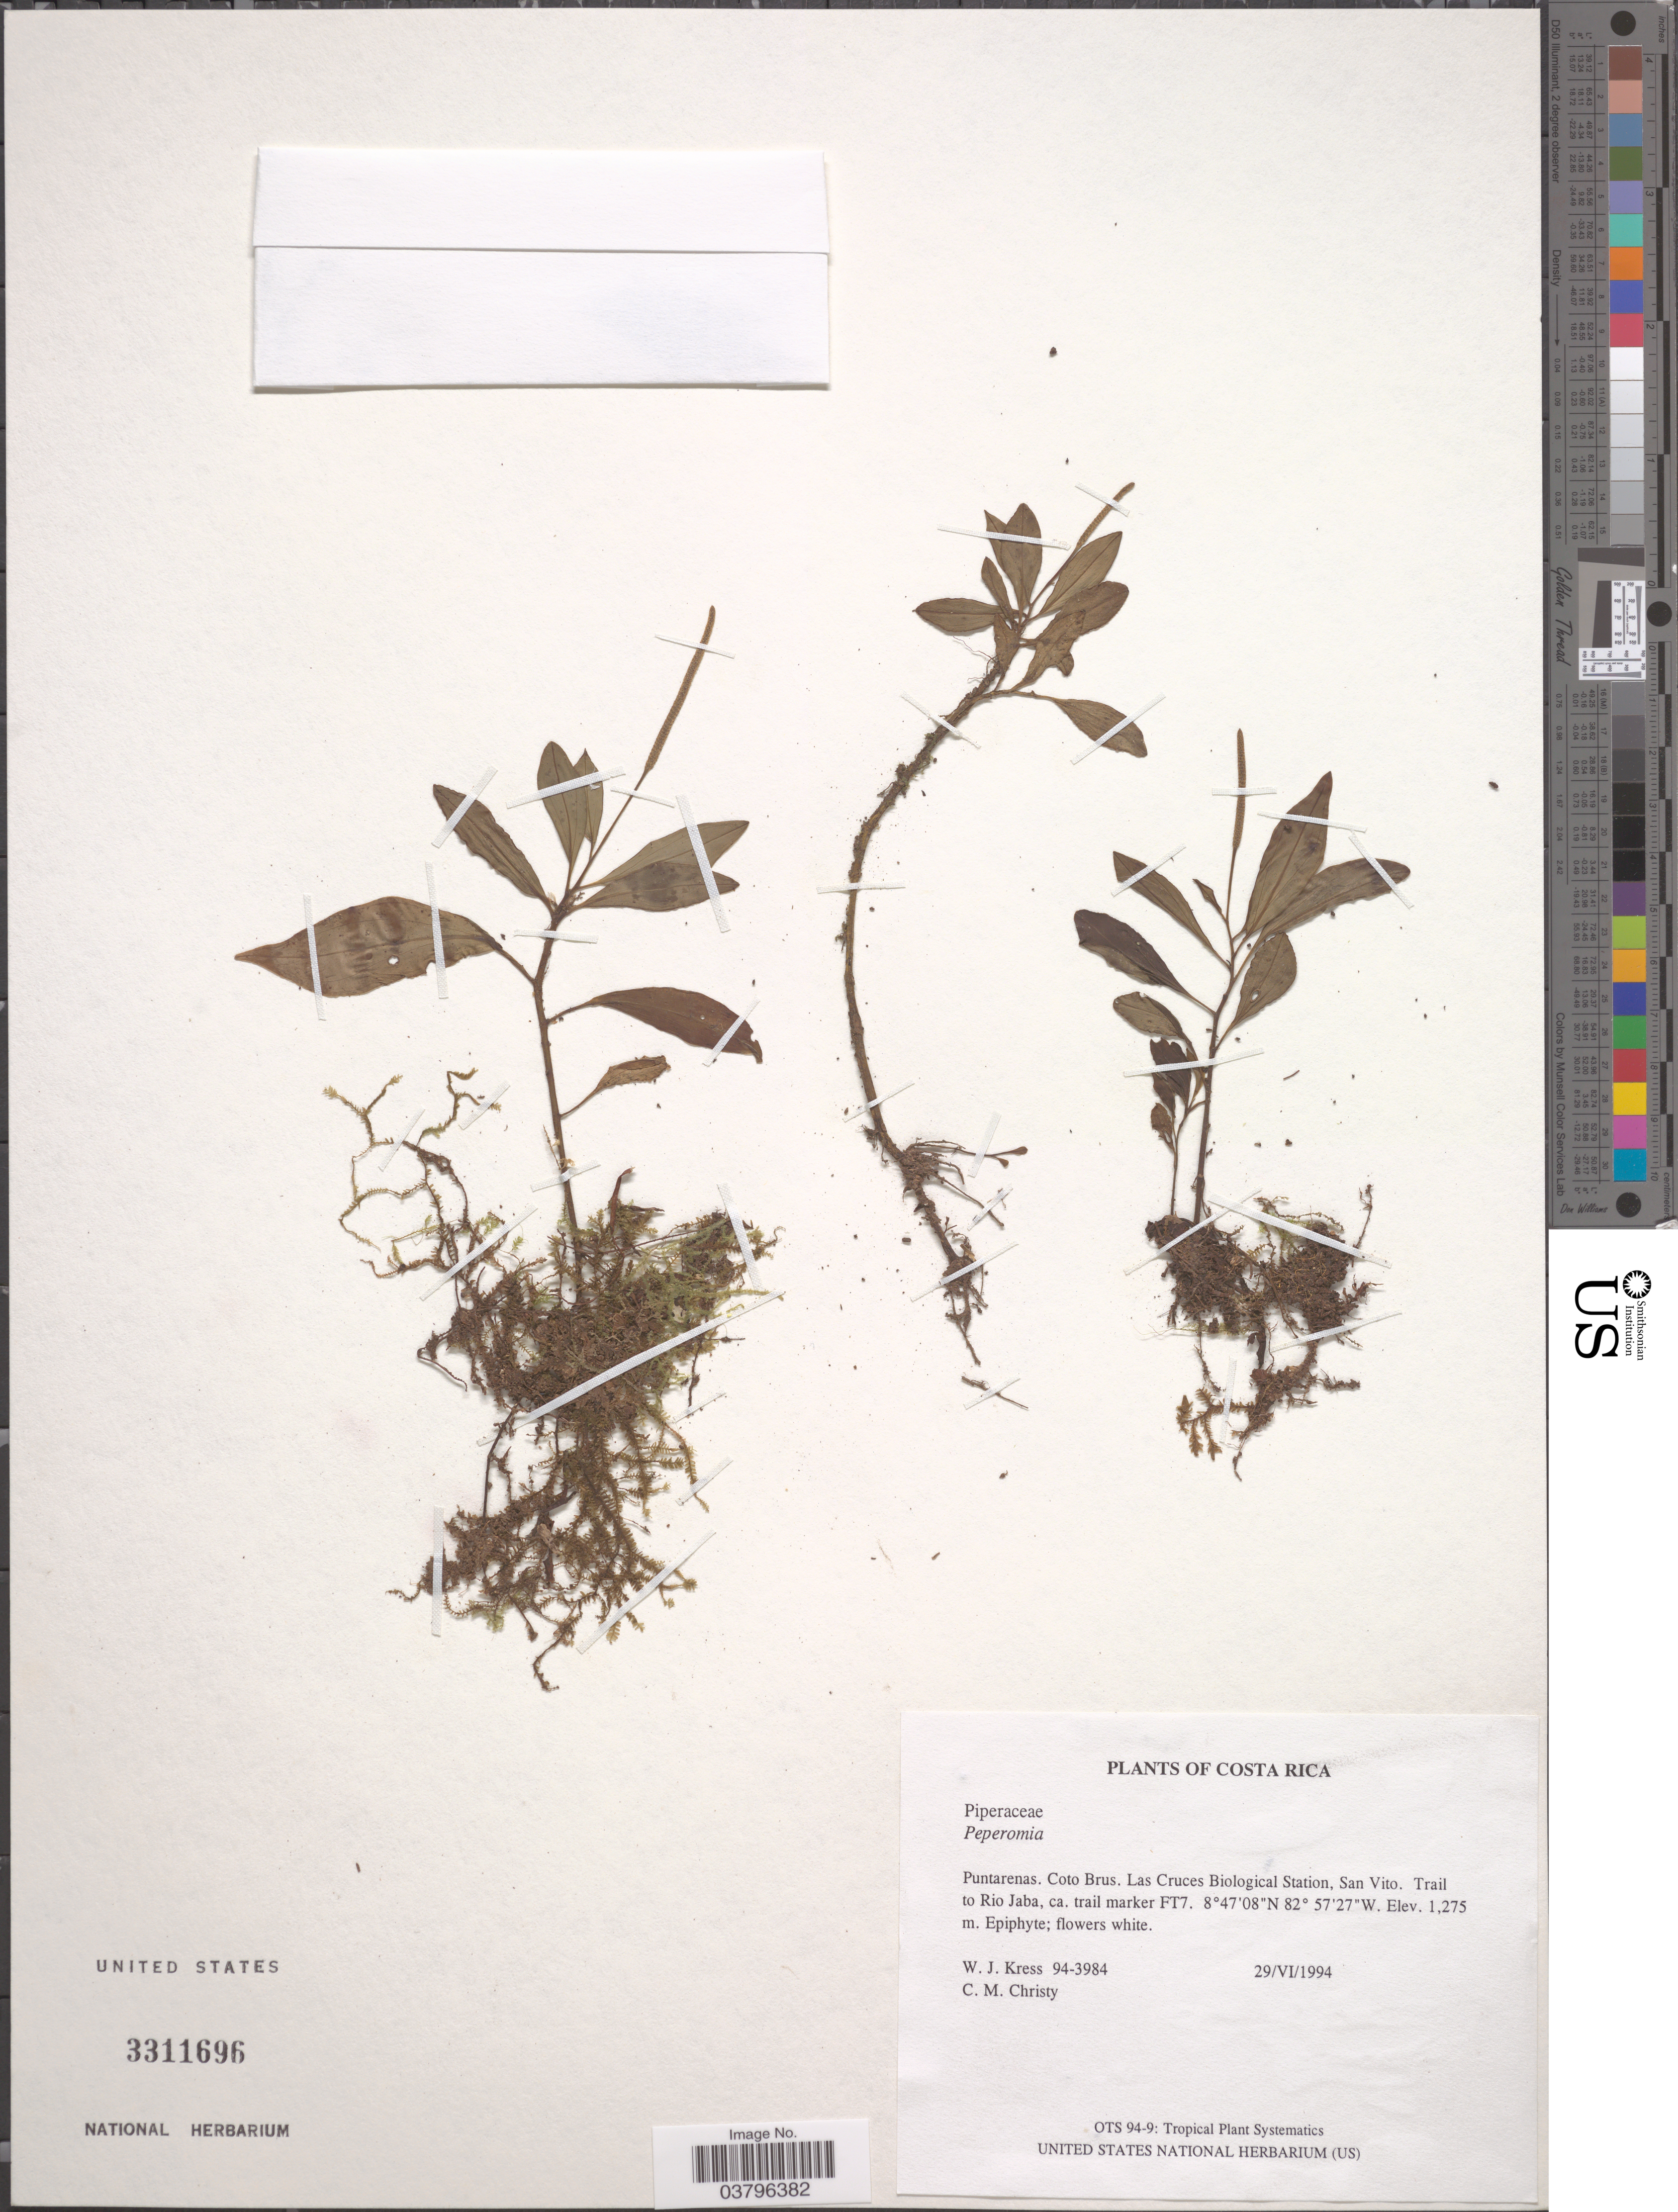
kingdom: Plantae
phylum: Tracheophyta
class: Magnoliopsida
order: Piperales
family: Piperaceae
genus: Peperomia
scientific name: Peperomia dendrophila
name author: Schltdl. & Cham.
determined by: Jiménez, José Estaban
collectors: W. J. Kress & C. M. Christy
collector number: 94-3984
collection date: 1994-06-29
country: Costa Rica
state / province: Puntarenas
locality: Coto Brus. Las Cruces Biological Station, San Vito. Trail to Rio Jaba, ca. trail marker FT7.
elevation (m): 1275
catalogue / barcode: US 3311696